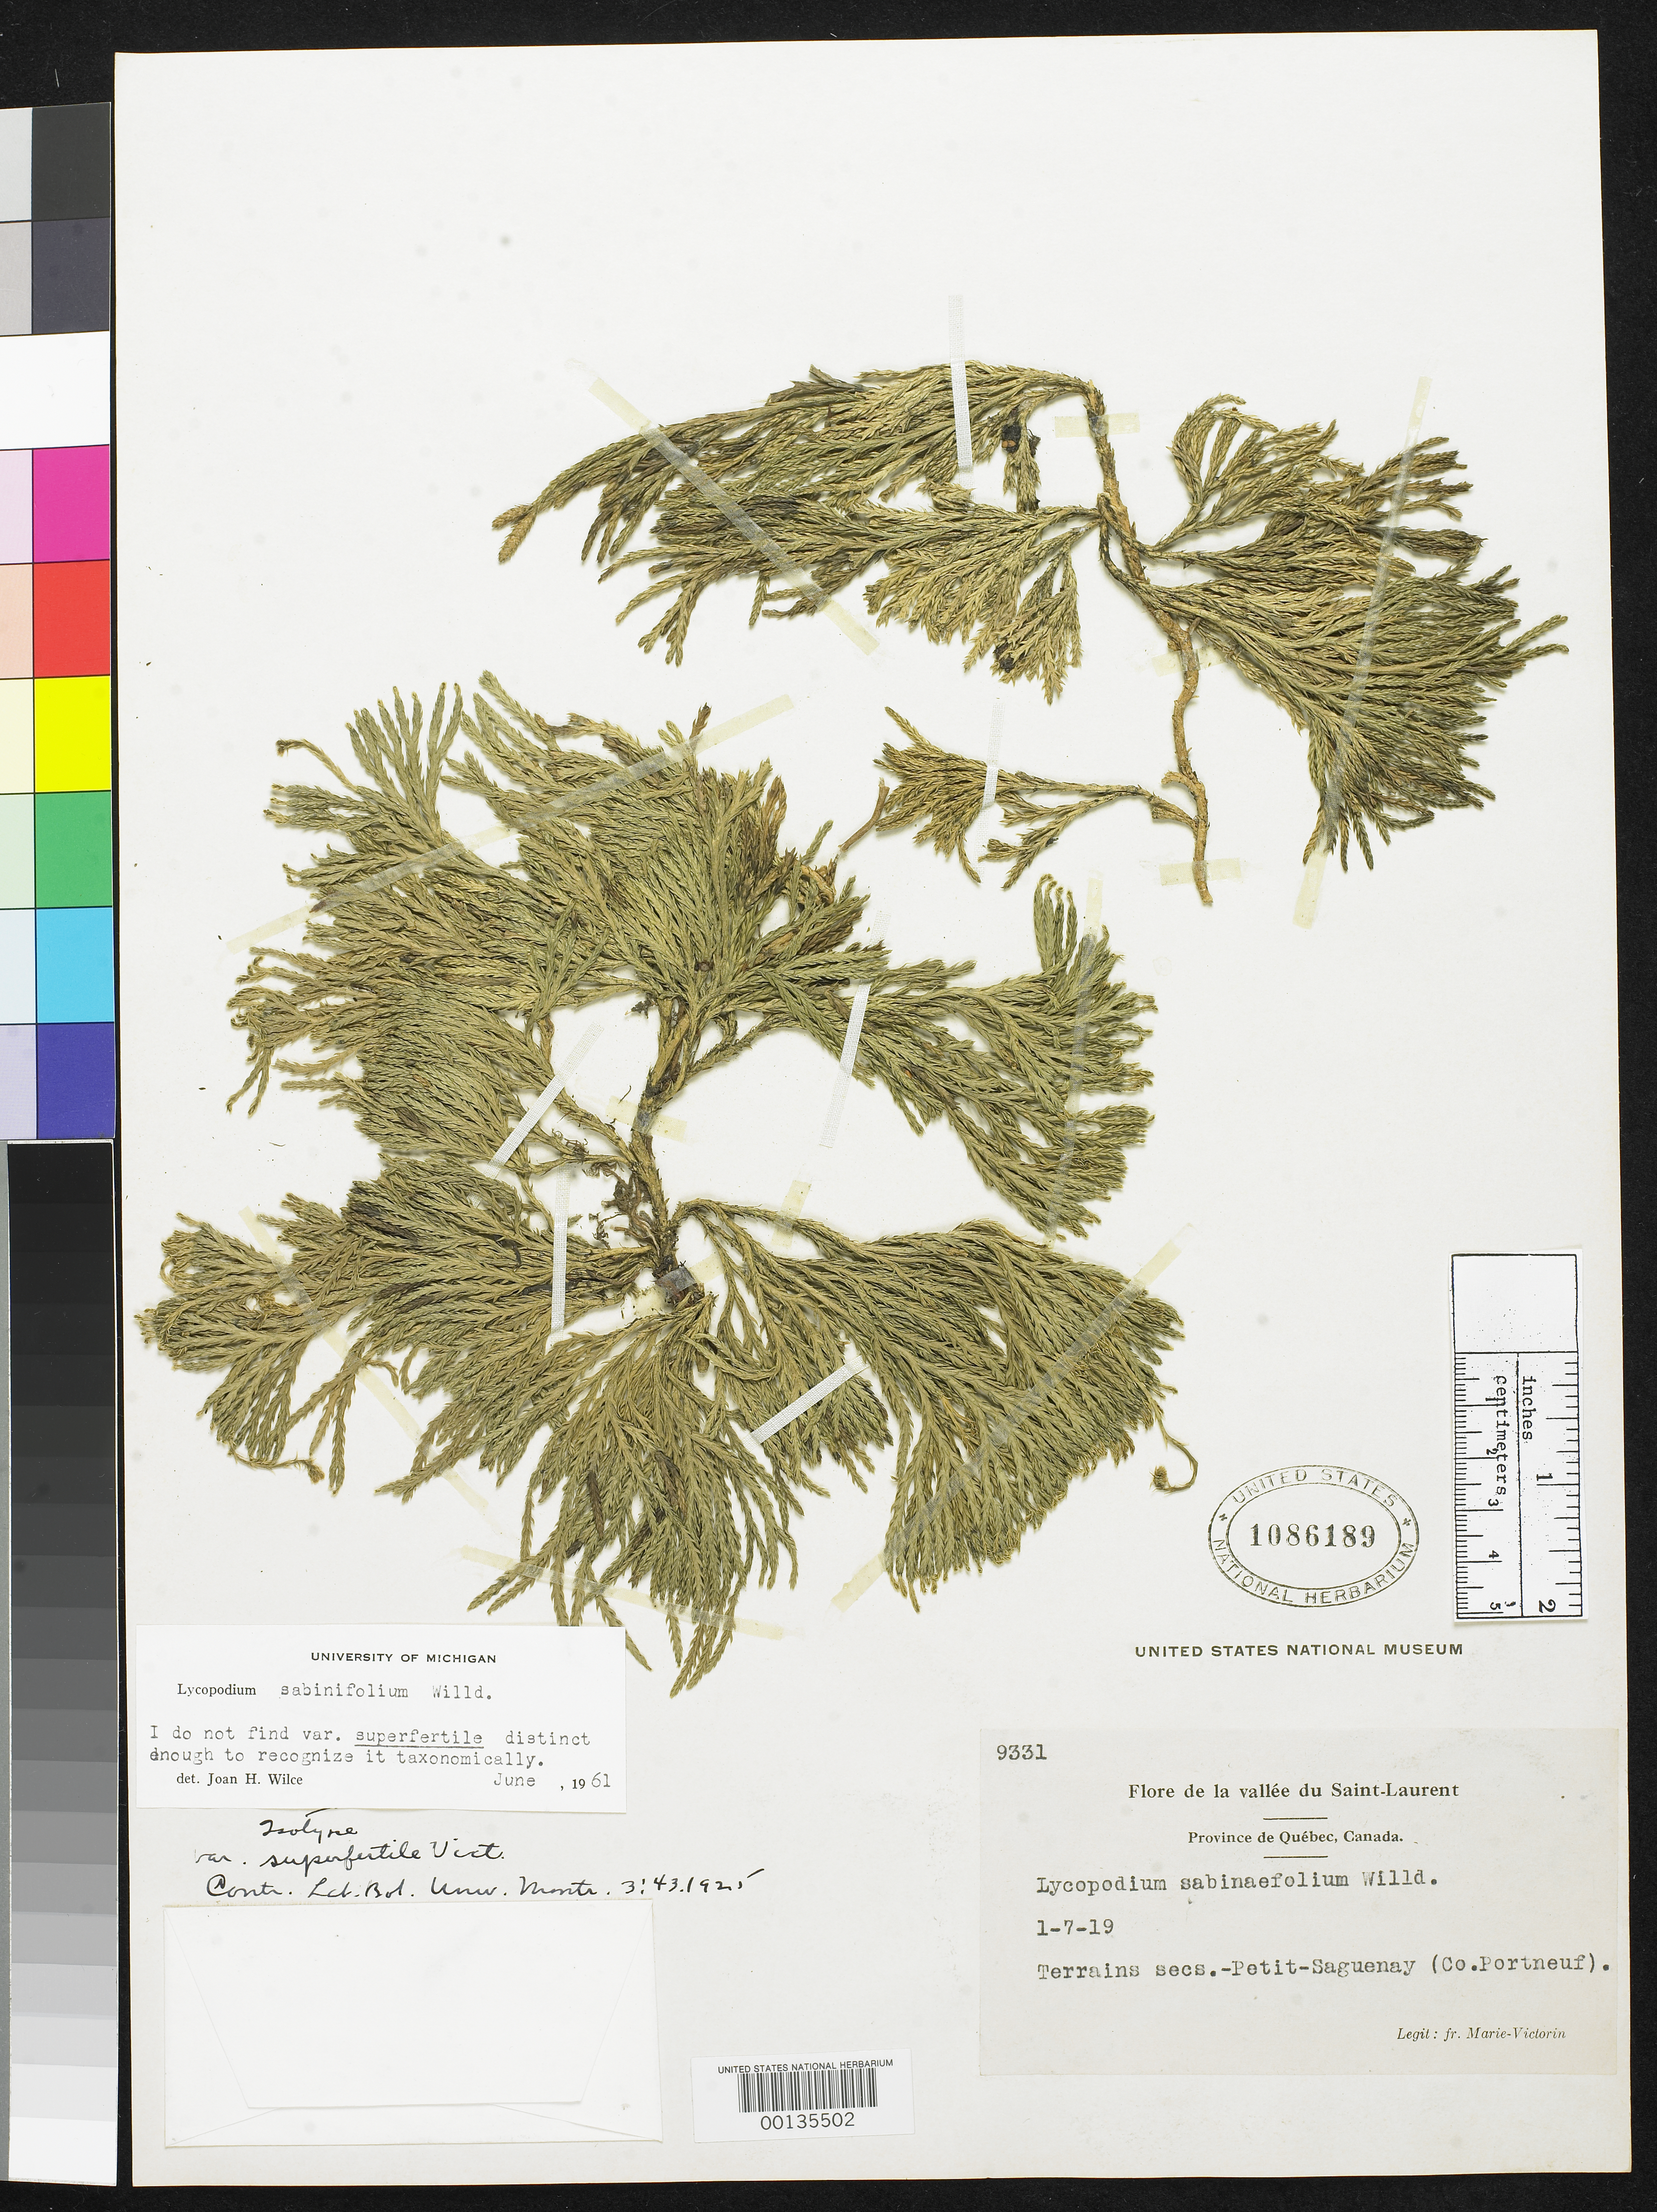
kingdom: Plantae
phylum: Tracheophyta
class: Lycopodiopsida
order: Lycopodiales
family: Lycopodiaceae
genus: Lycopodium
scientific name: Lycopodium sabinifolium var. superfertile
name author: Vict.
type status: Type Collection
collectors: Fr. Marie-Victorin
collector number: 9331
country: Canada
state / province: Quebec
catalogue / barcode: US 1086189